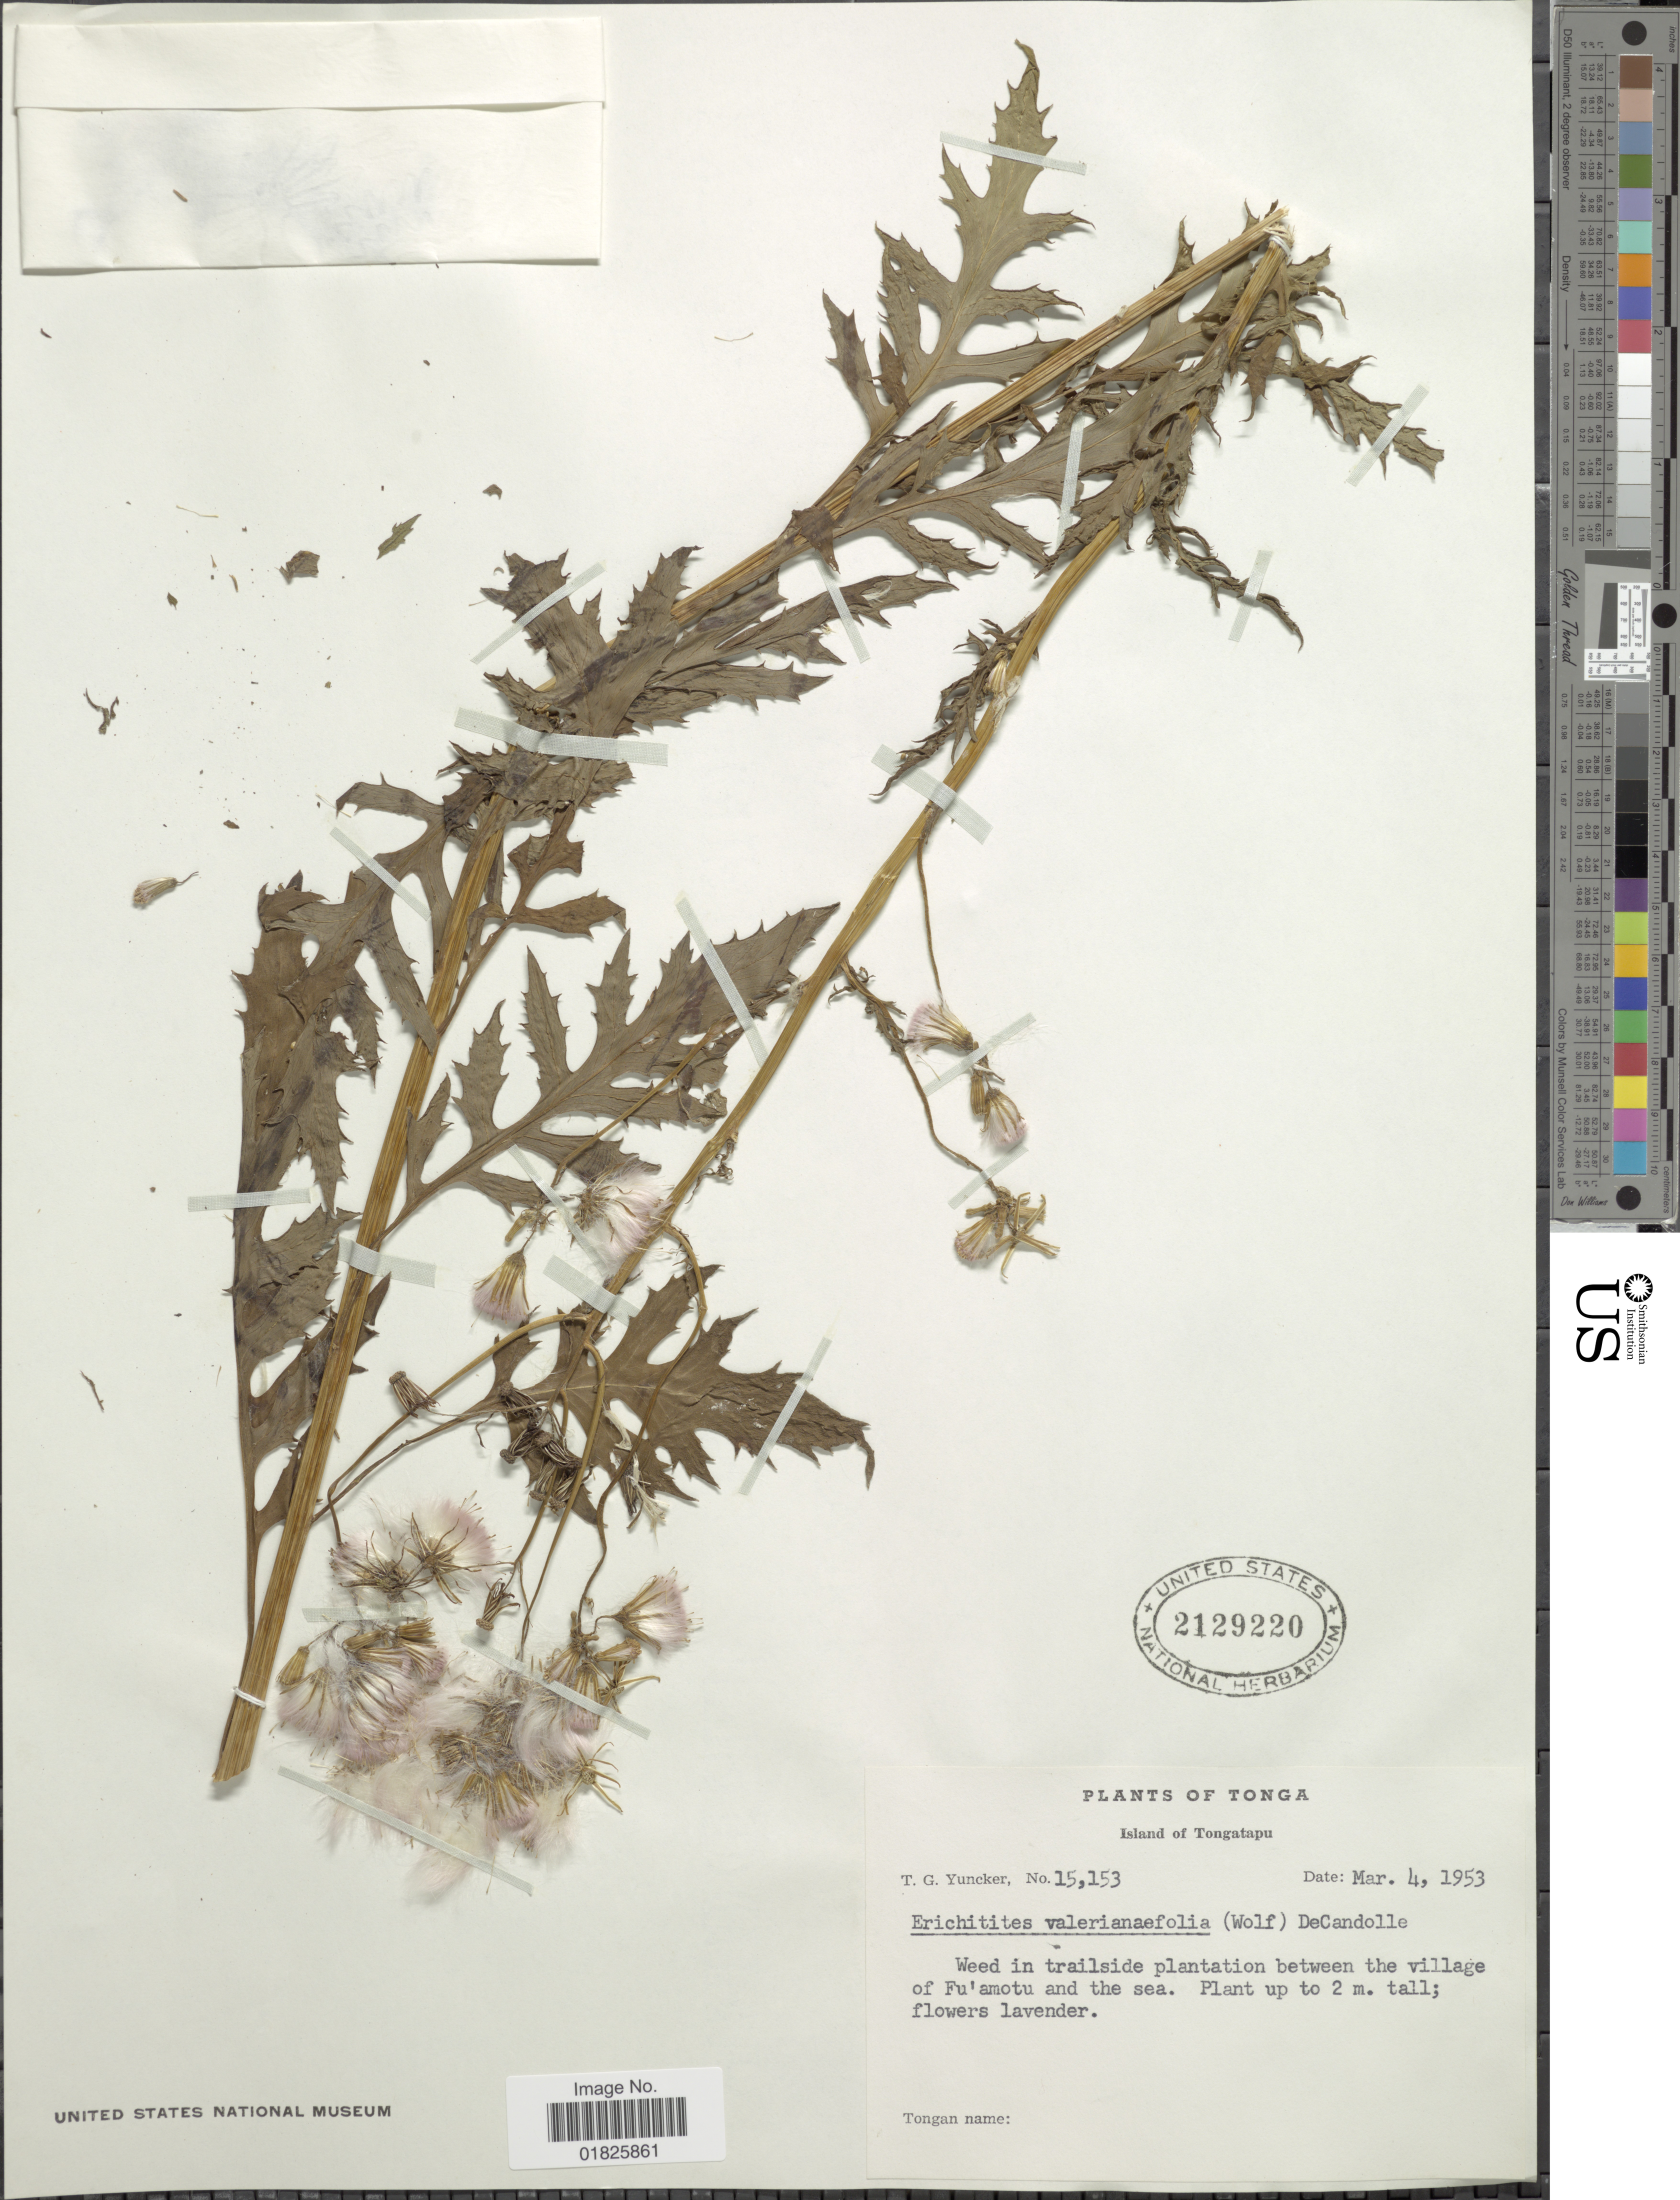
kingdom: Plantae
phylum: Tracheophyta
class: Magnoliopsida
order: Asterales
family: Asteraceae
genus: Erechtites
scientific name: Erechtites valerianifolius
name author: (Link ex Spreng.) DC.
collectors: T. G. Yuncker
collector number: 15153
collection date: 1953-03-04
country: Tonga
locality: Island of Tongatapu, between the village of Fu'amotu and the sea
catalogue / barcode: US 2129220